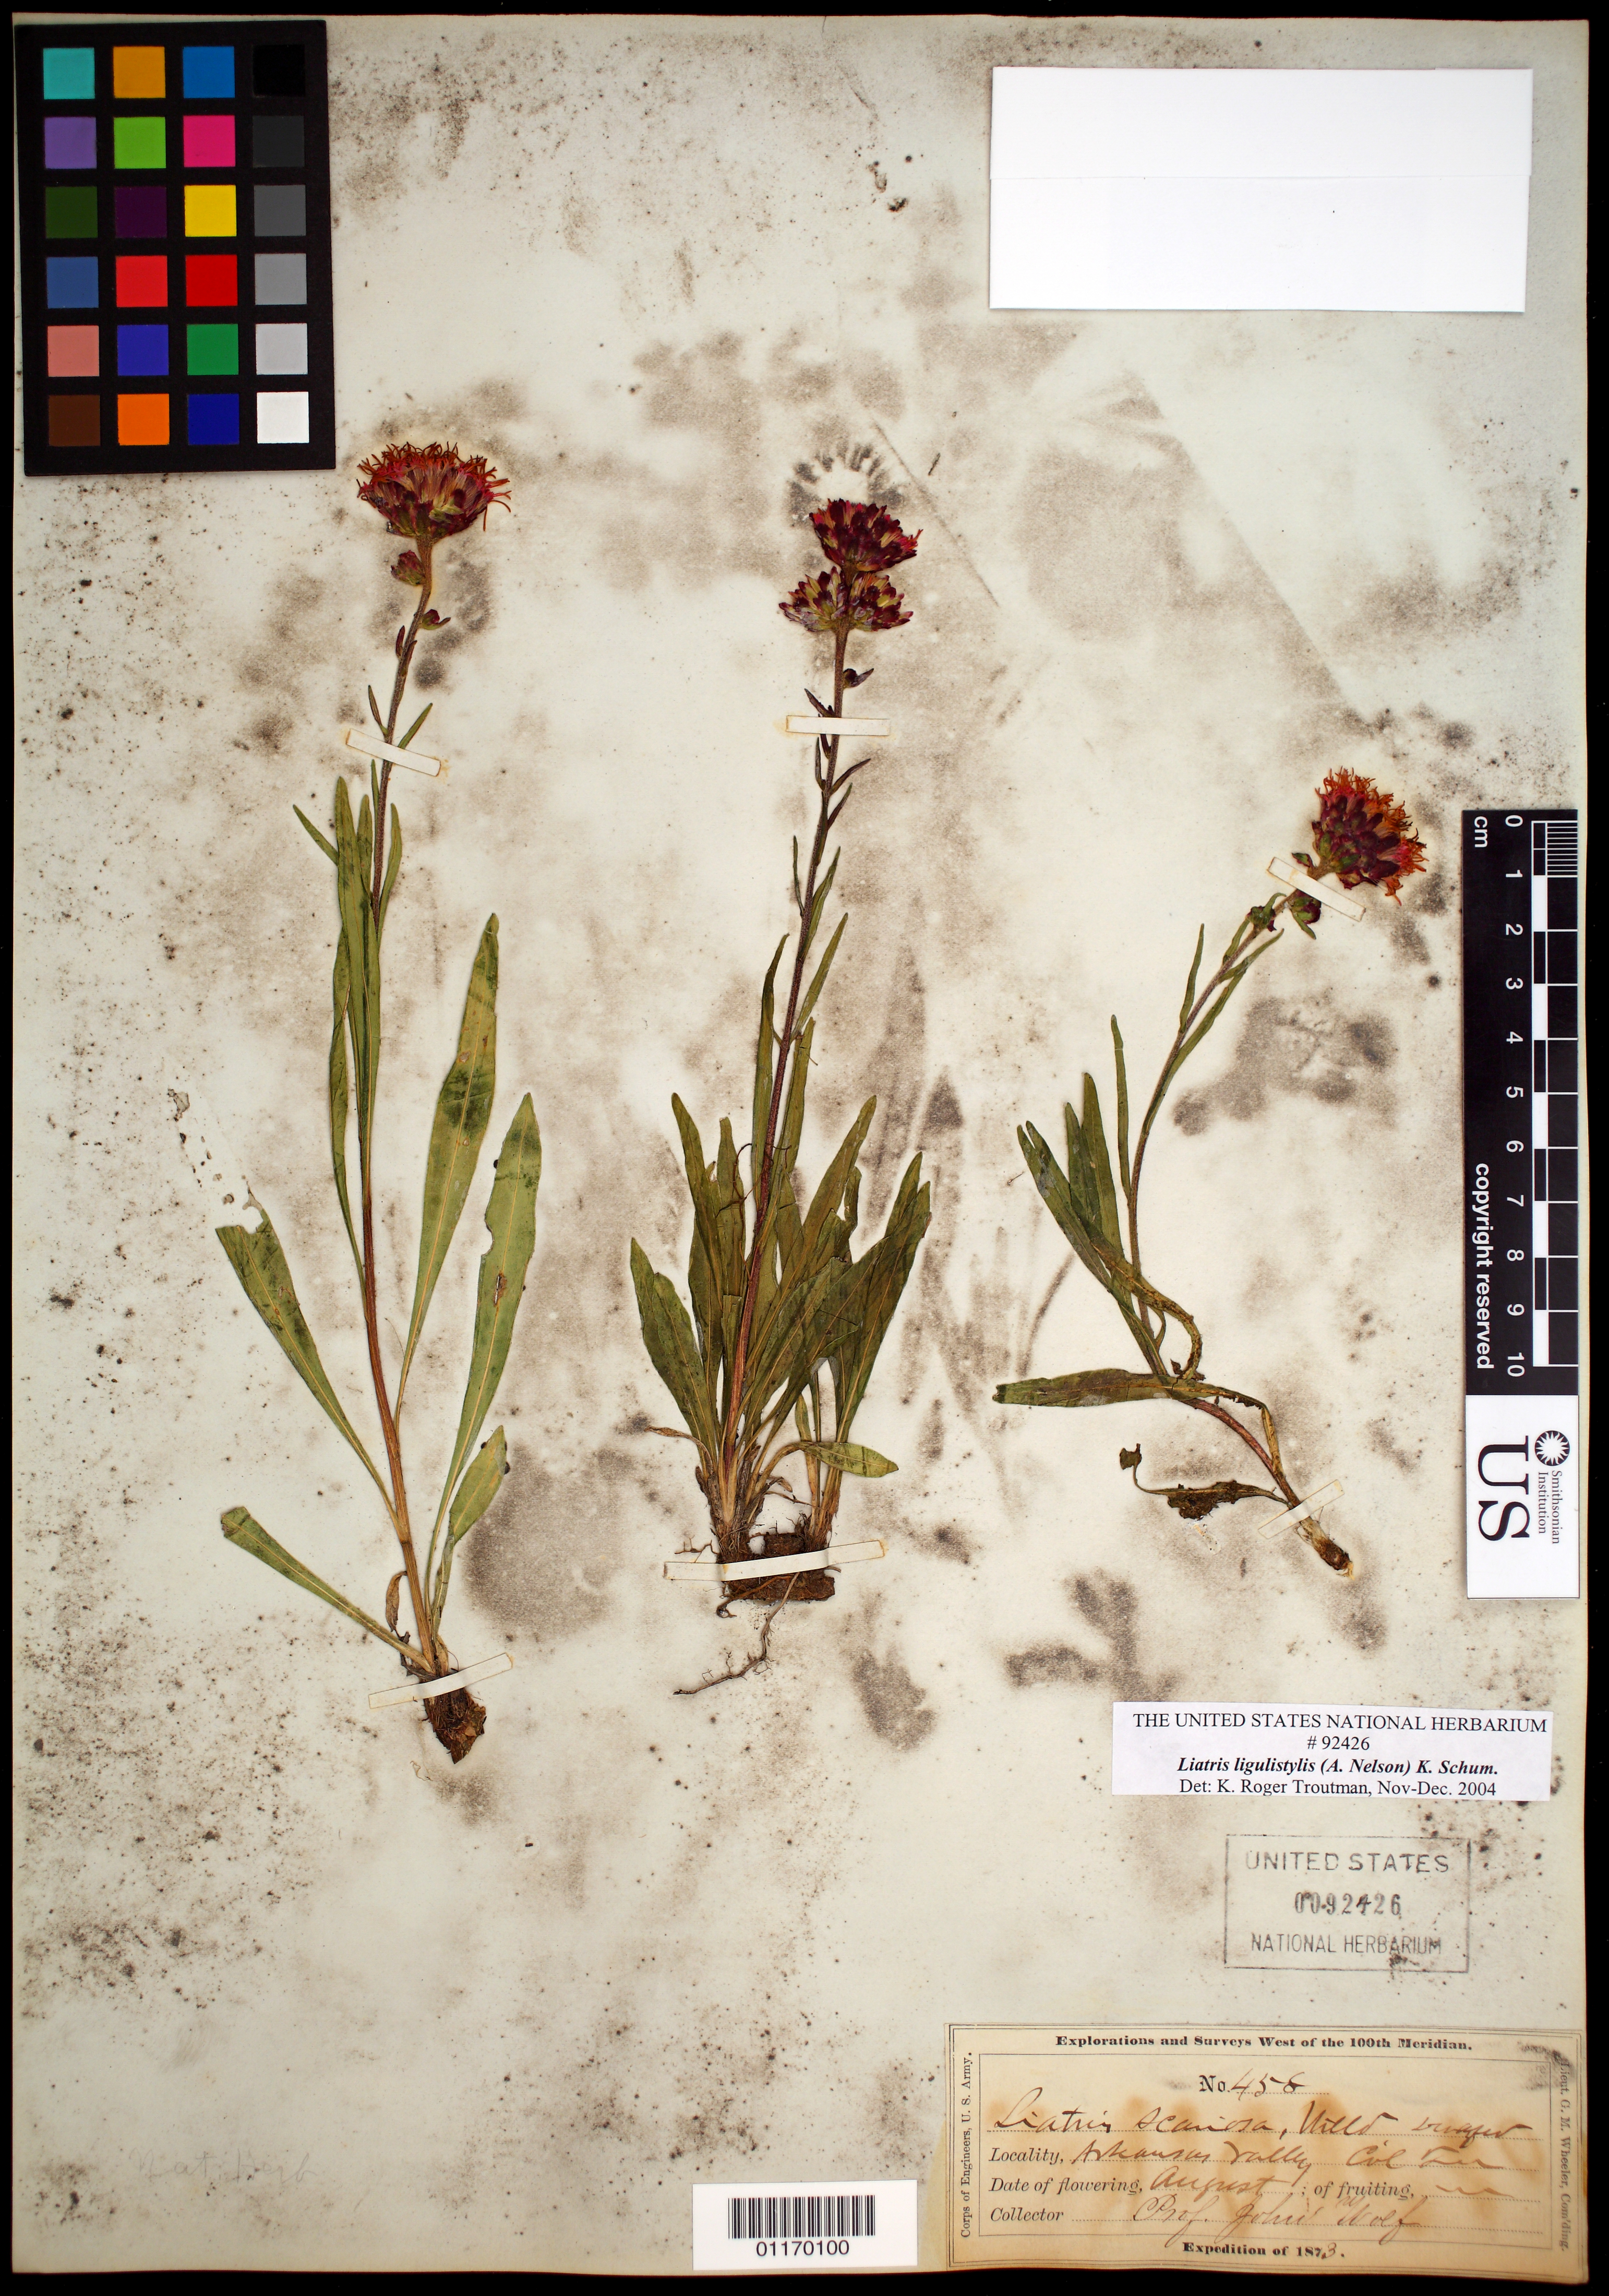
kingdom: Plantae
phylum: Tracheophyta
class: Magnoliopsida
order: Asterales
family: Asteraceae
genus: Liatris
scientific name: Liatris ligulistylis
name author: (A. Nelson) K. Schum.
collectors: J. Wolf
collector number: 458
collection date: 1873-08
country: United States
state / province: Colorado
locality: Arkansas Valley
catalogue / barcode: US 92426